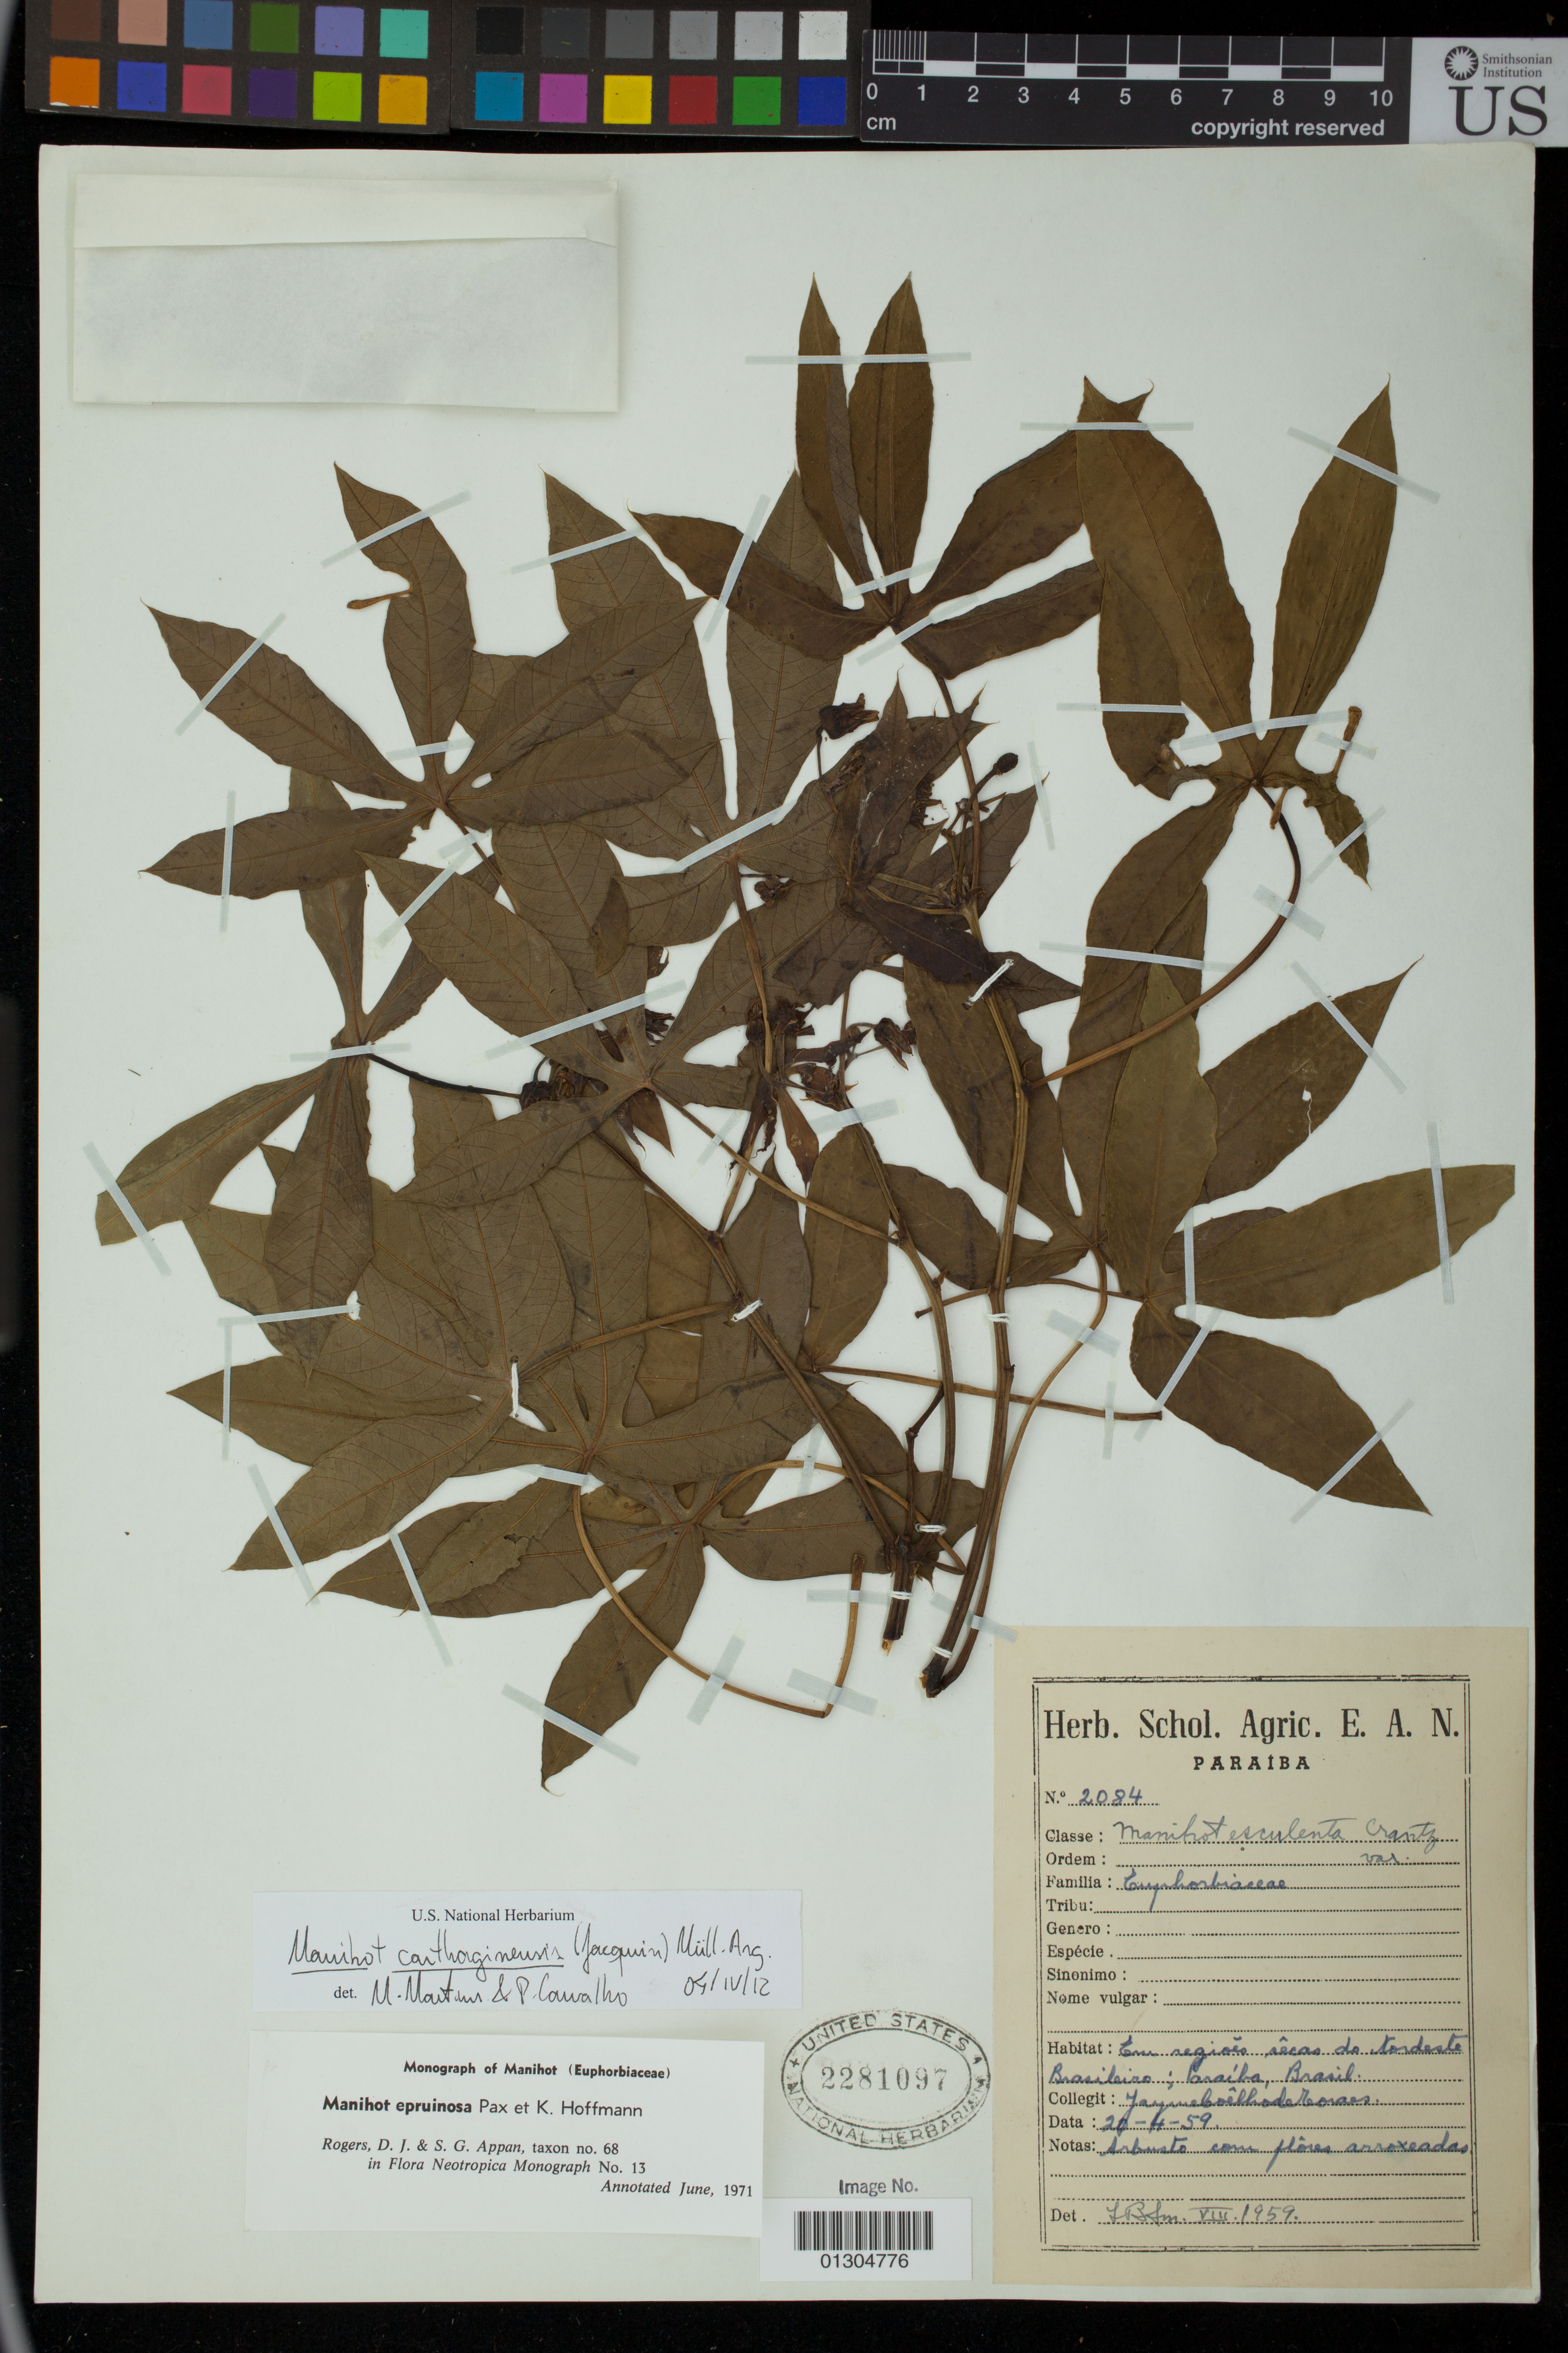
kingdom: Plantae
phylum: Tracheophyta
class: Magnoliopsida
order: Malpighiales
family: Euphorbiaceae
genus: Manihot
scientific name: Manihot carthagenensis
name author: (Jacq.) Müll. Arg.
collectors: F. A. Pax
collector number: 2084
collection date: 1959-04-20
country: Brazil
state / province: Paraiba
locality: regioes secas do Nordeste Brasileiro, Paraiba, Brasil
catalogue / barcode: US 2281097